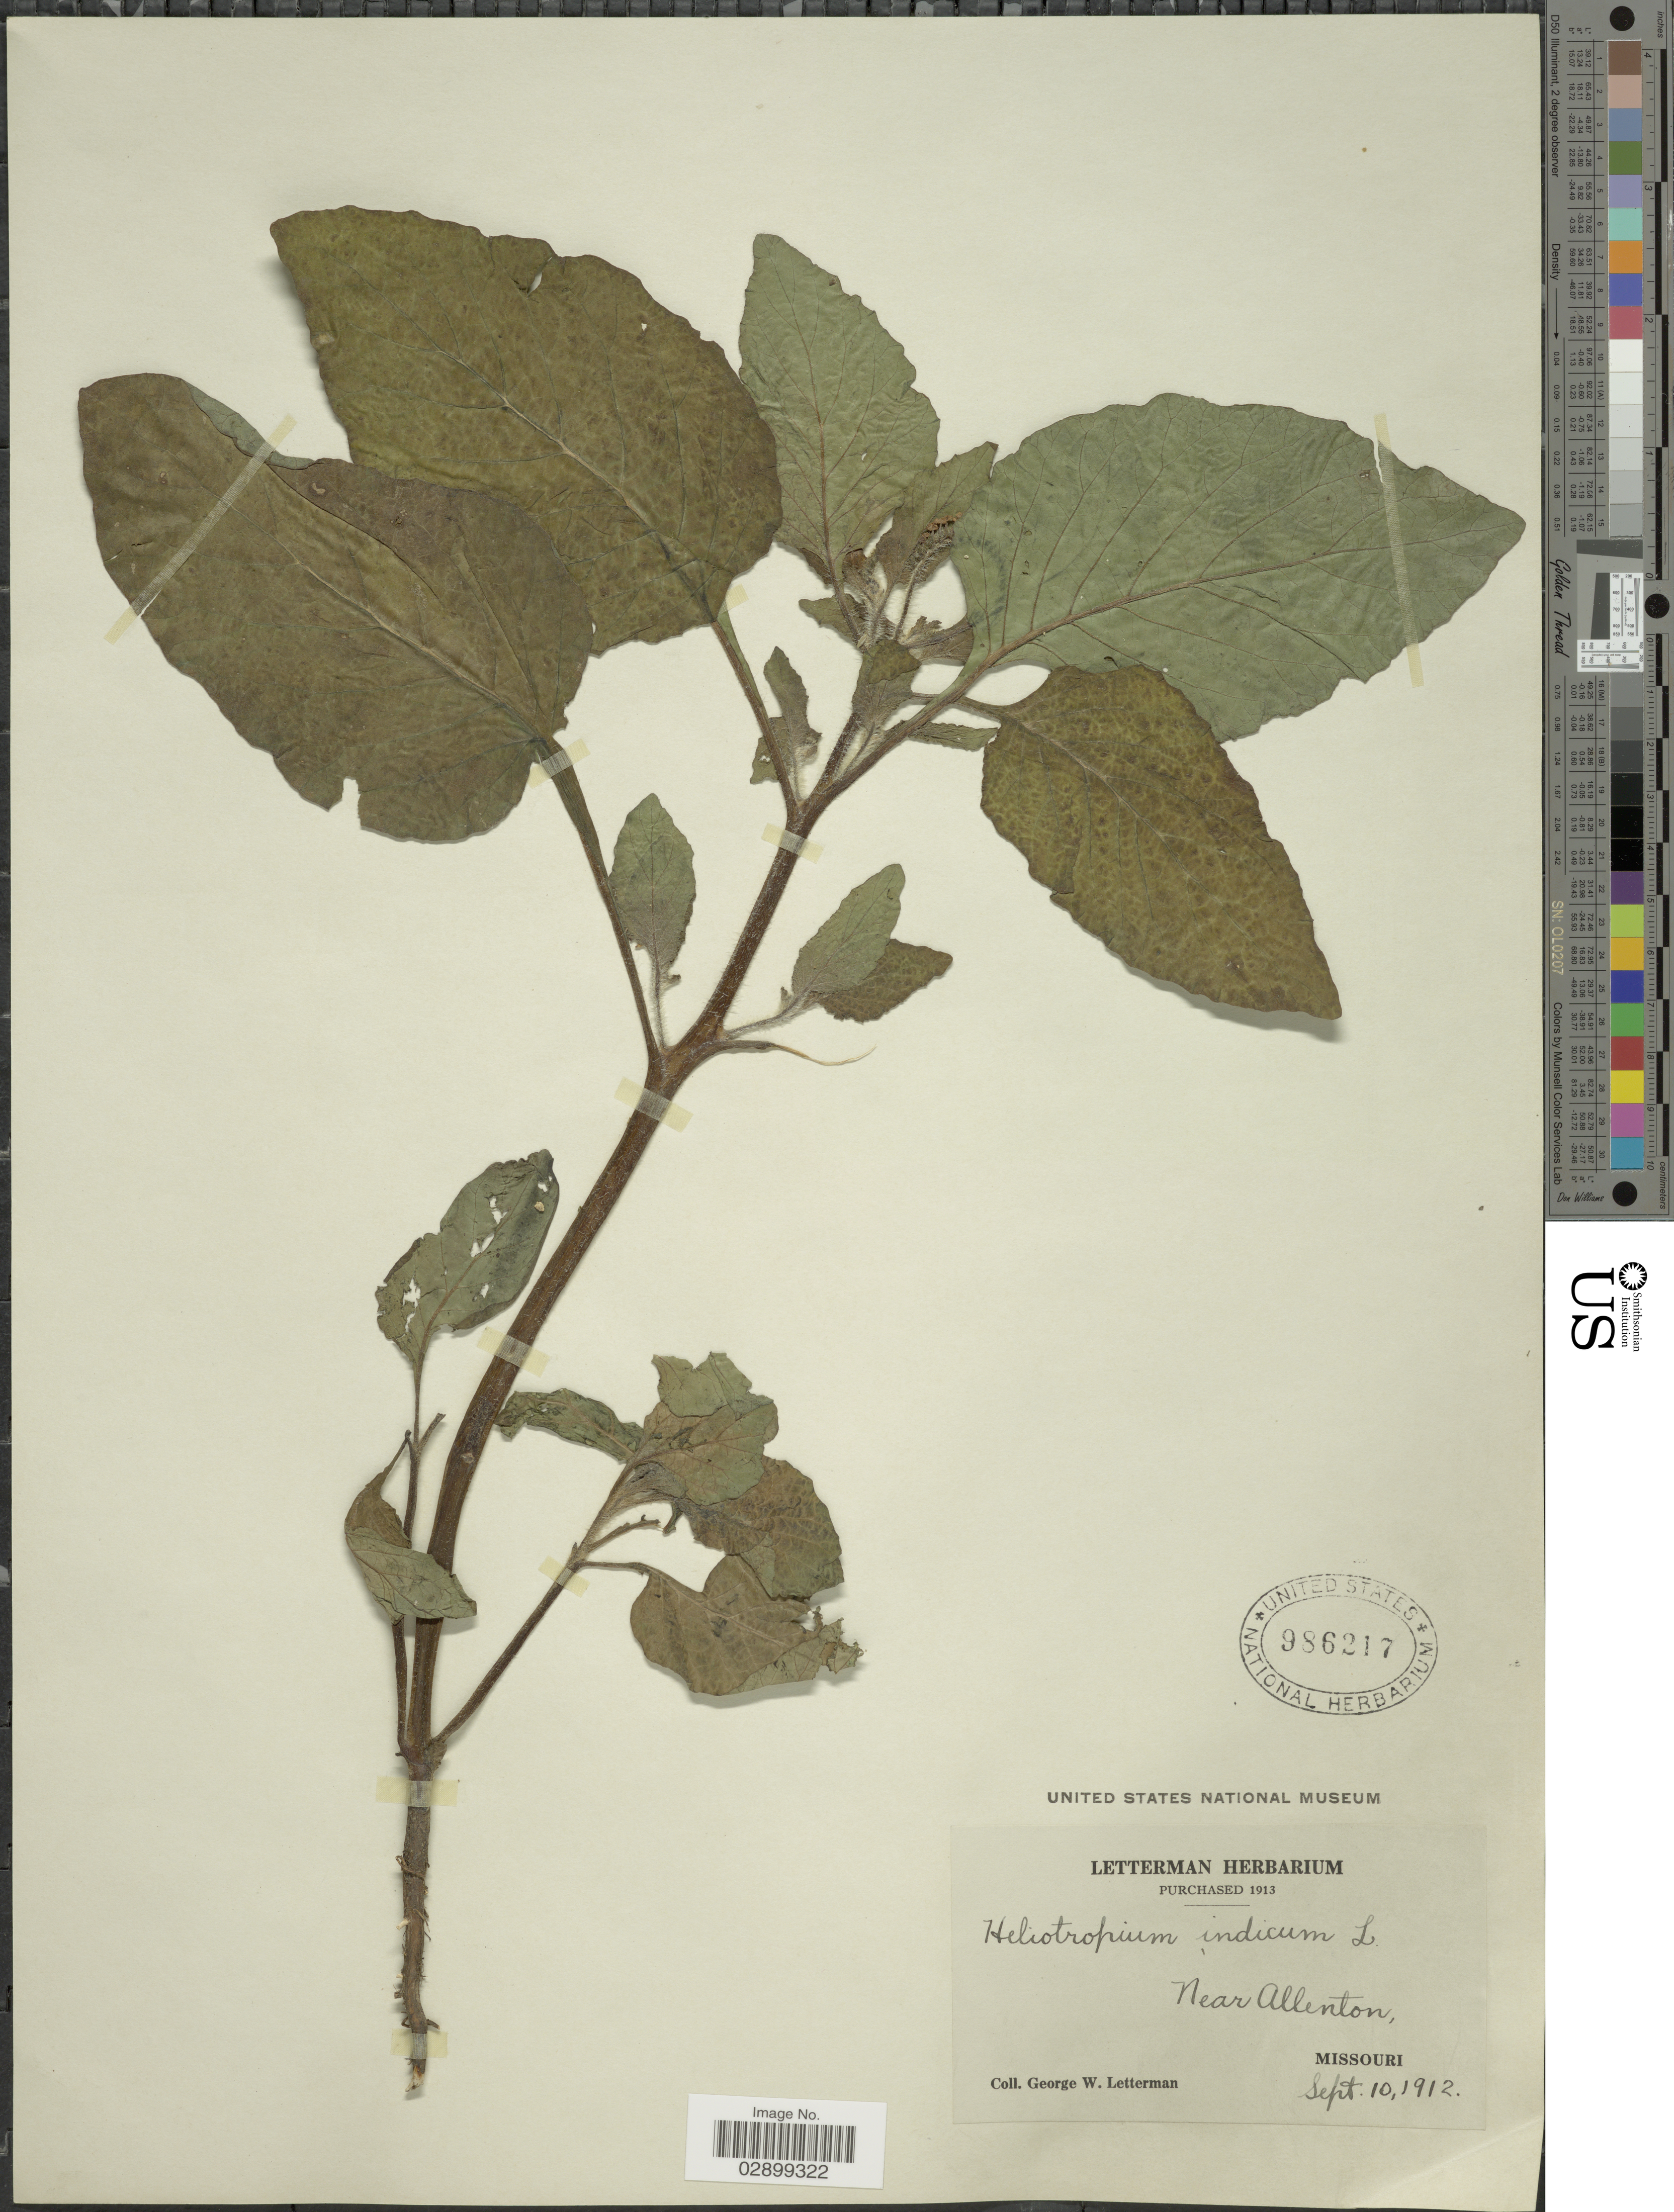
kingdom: Plantae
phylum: Tracheophyta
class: Magnoliopsida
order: Boraginales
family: Heliotropiaceae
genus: Heliotropium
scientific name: Heliotropium indicum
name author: L.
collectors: G. W. Letterman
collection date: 1912-09-10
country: United States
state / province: Missouri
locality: Near Allenton.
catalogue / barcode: US 986217